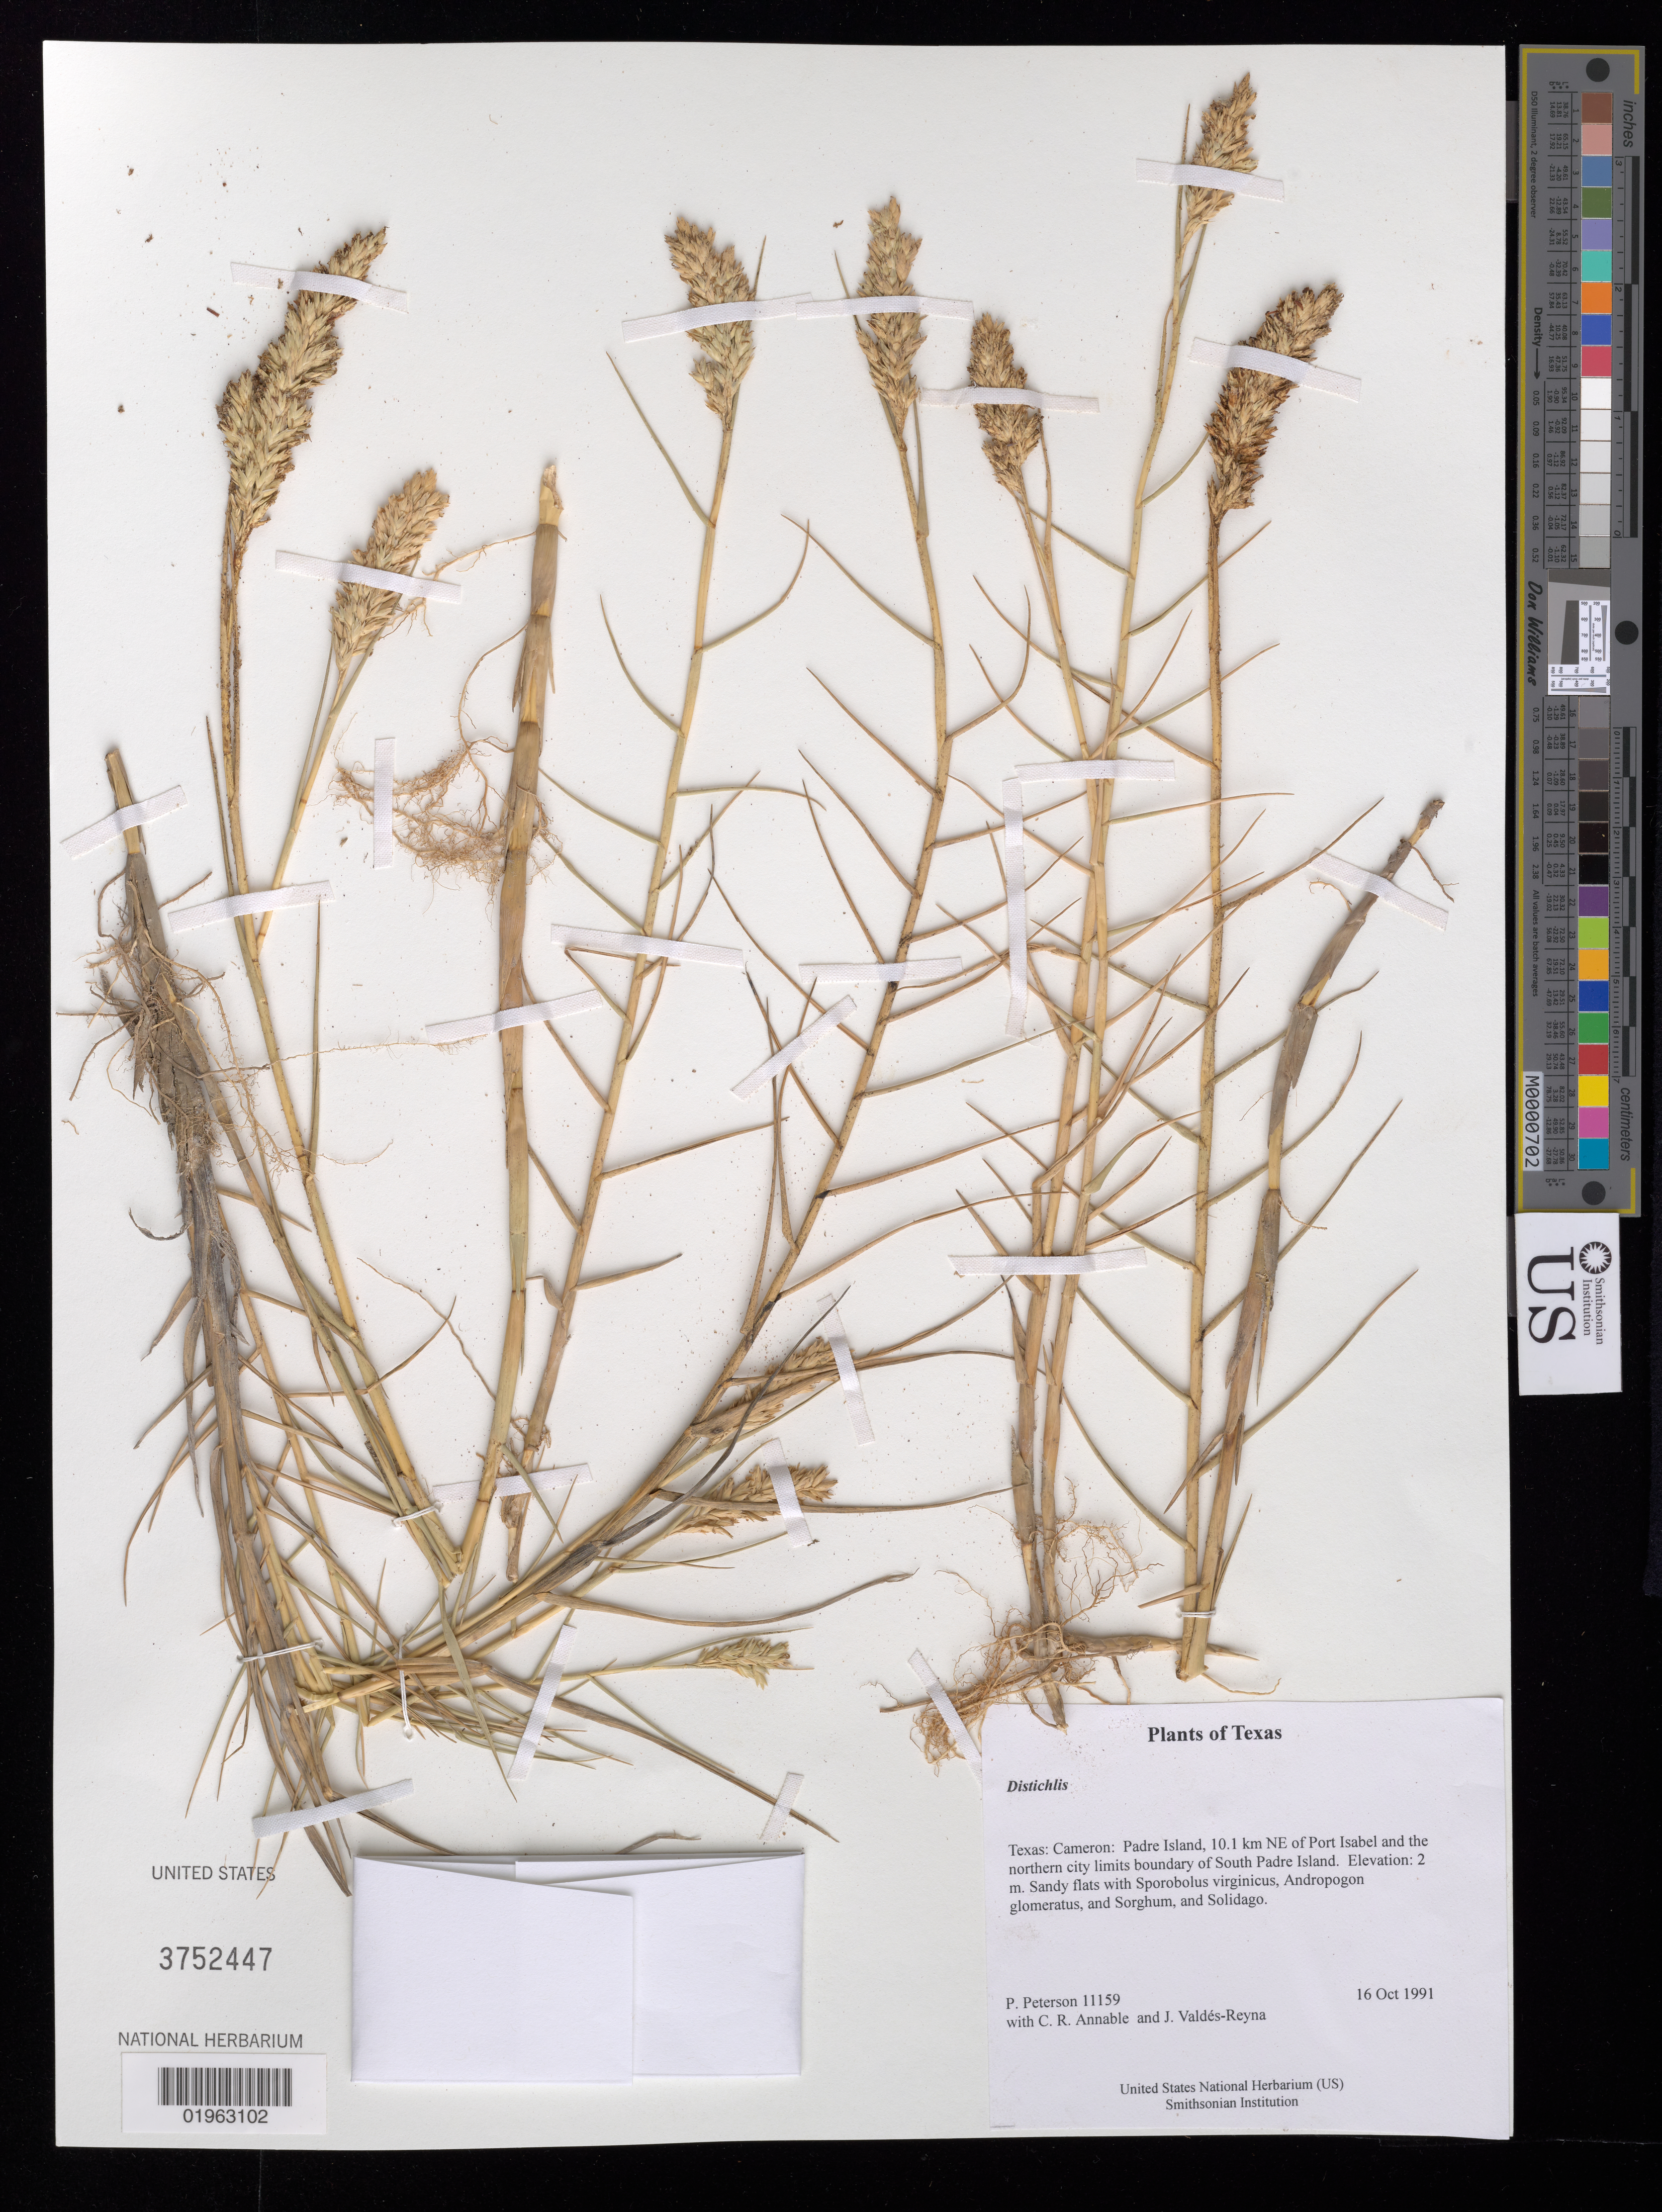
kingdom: Plantae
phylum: Tracheophyta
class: Liliopsida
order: Poales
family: Poaceae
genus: Distichlis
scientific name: Distichlis sp.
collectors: P. M. Peterson, C. R. Annable & J. Valdés-Reyna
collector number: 11159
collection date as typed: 16 Oct 1991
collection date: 1991-10-16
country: United States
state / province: Texas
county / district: Cameron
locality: Padre Island, 10.1 km NE of Port Isabel and the northern city limits boundary of South Padre Island.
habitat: Sandy flats with Sporobolus virginicus, Andropogon glomeratus, and Sorghum, and Solidago.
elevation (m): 2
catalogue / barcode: US 3752447